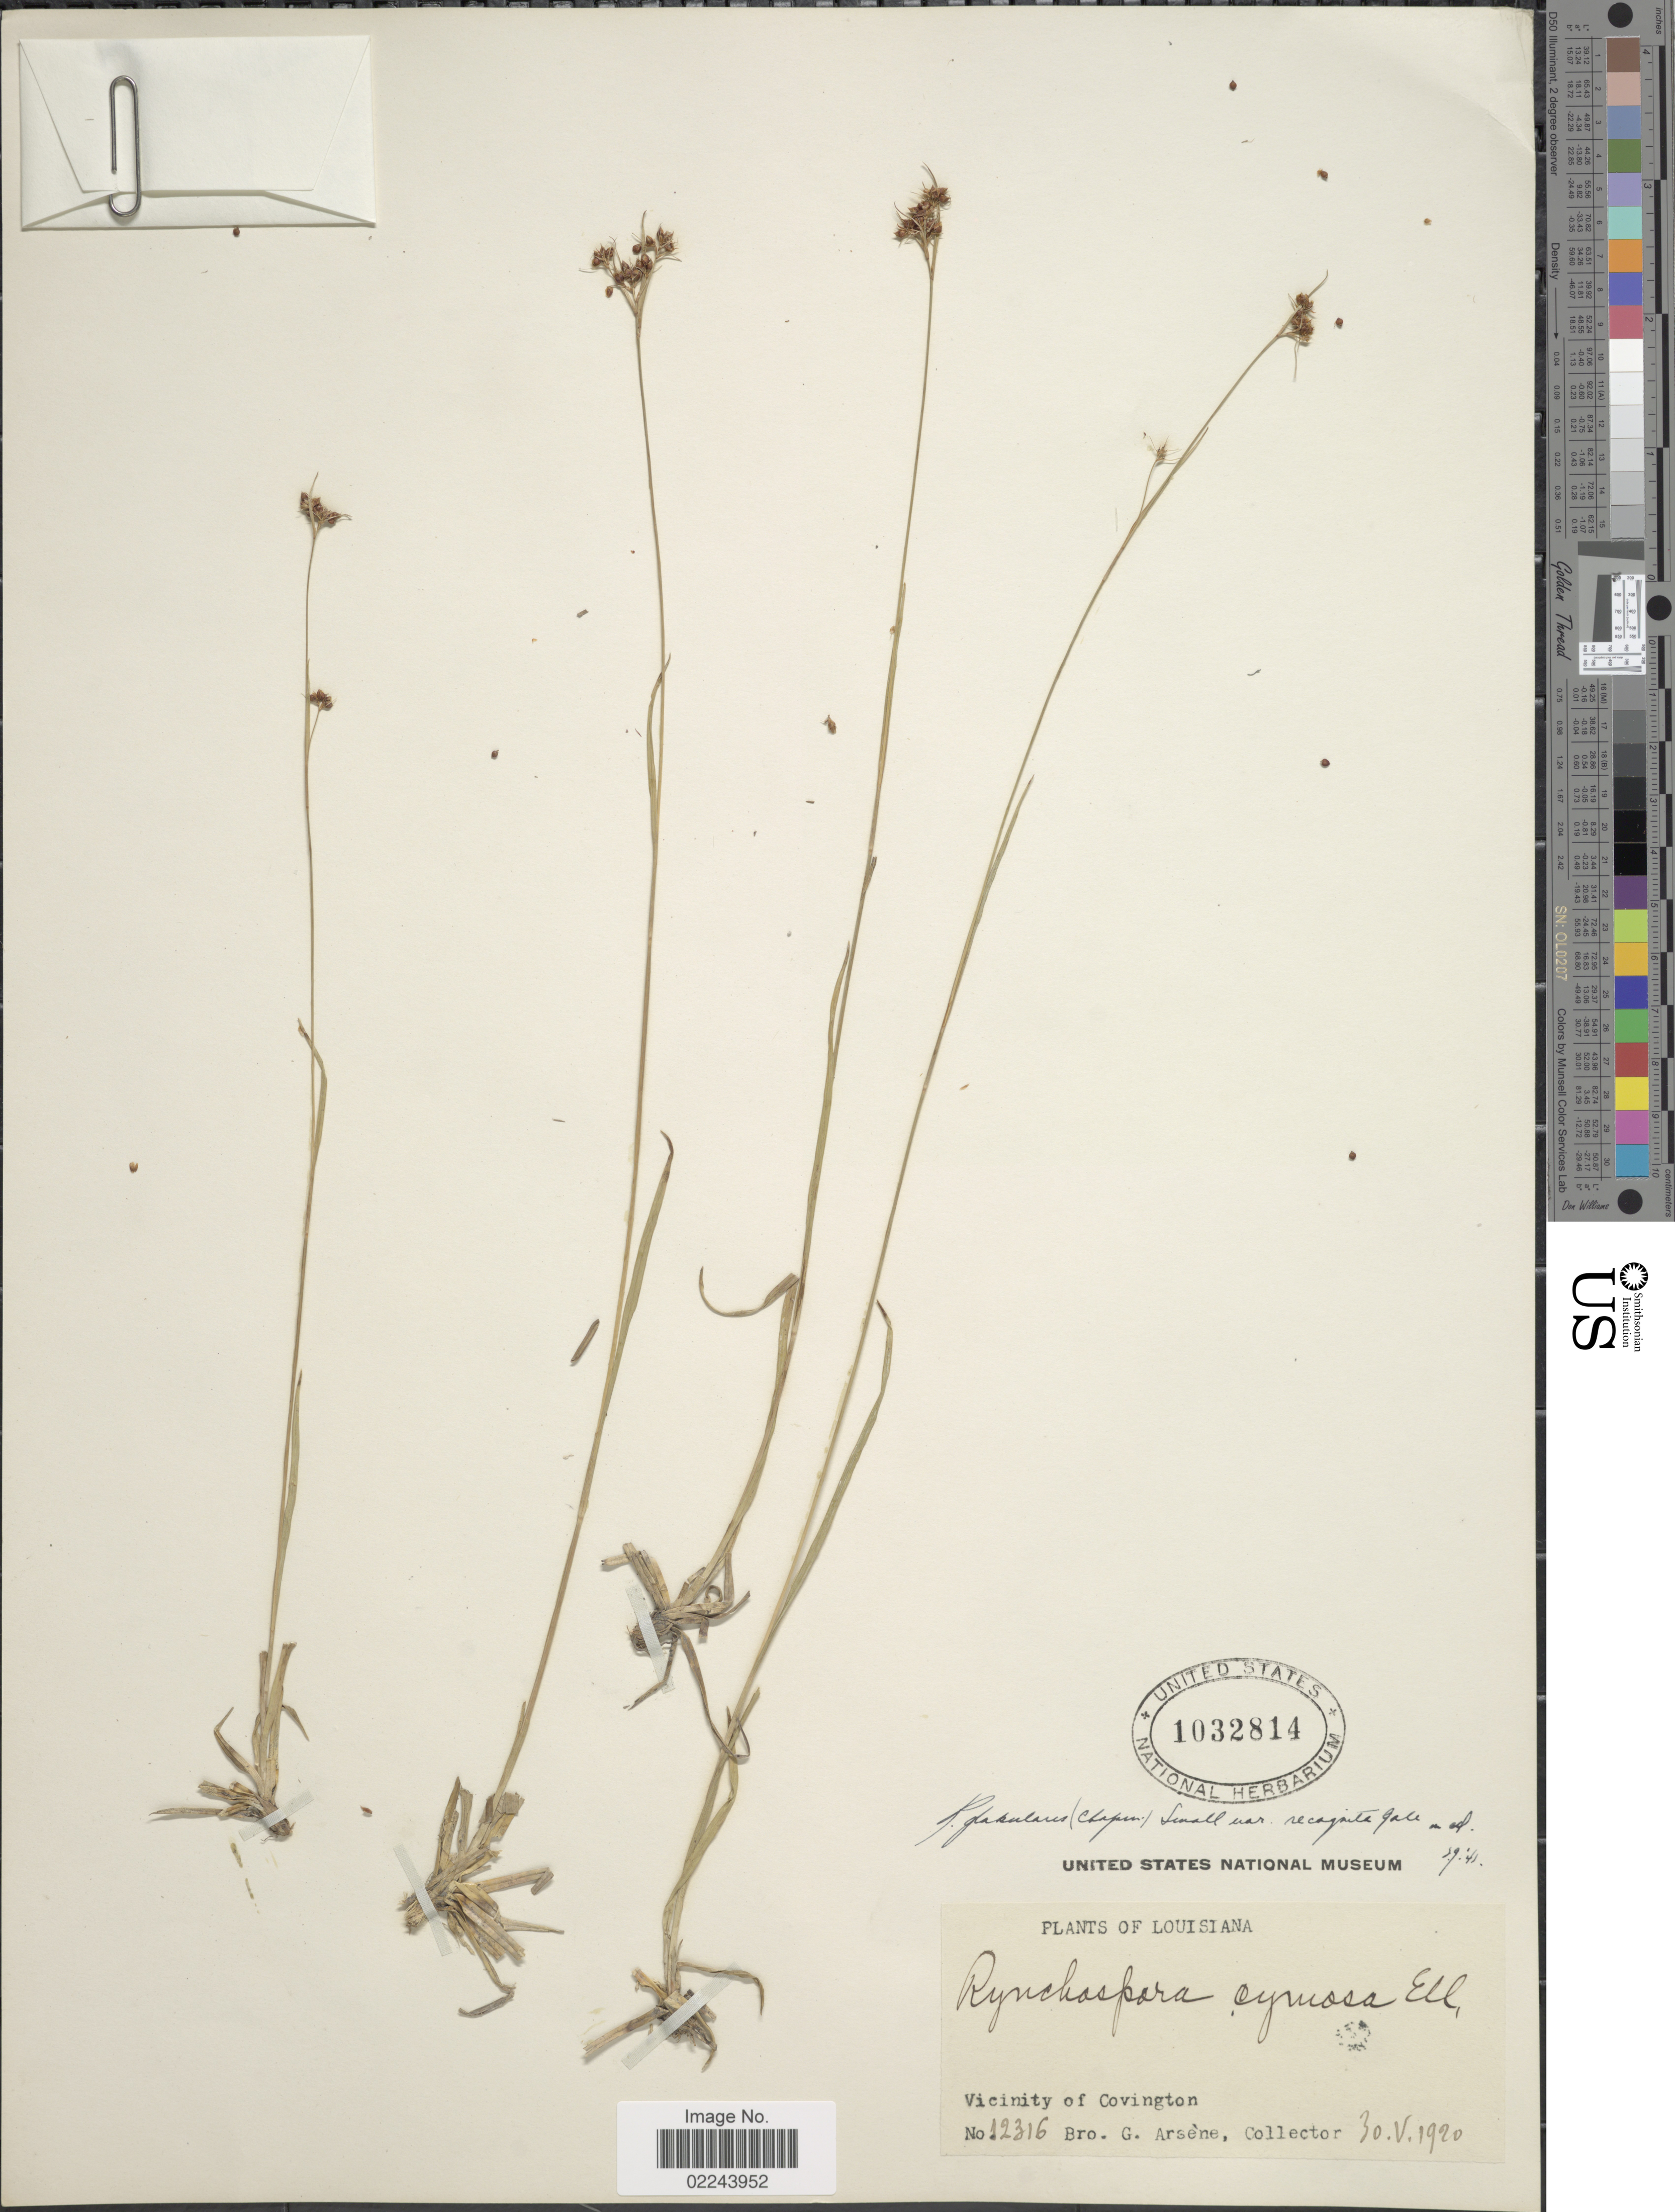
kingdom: Plantae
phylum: Tracheophyta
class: Liliopsida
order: Poales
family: Cyperaceae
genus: Rhynchospora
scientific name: Rhynchospora recognita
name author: (Gale) Kral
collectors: Bro. G. Arsène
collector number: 12316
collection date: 1920-05-30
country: United States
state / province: Louisiana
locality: Vicinity of Covington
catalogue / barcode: US 1032814